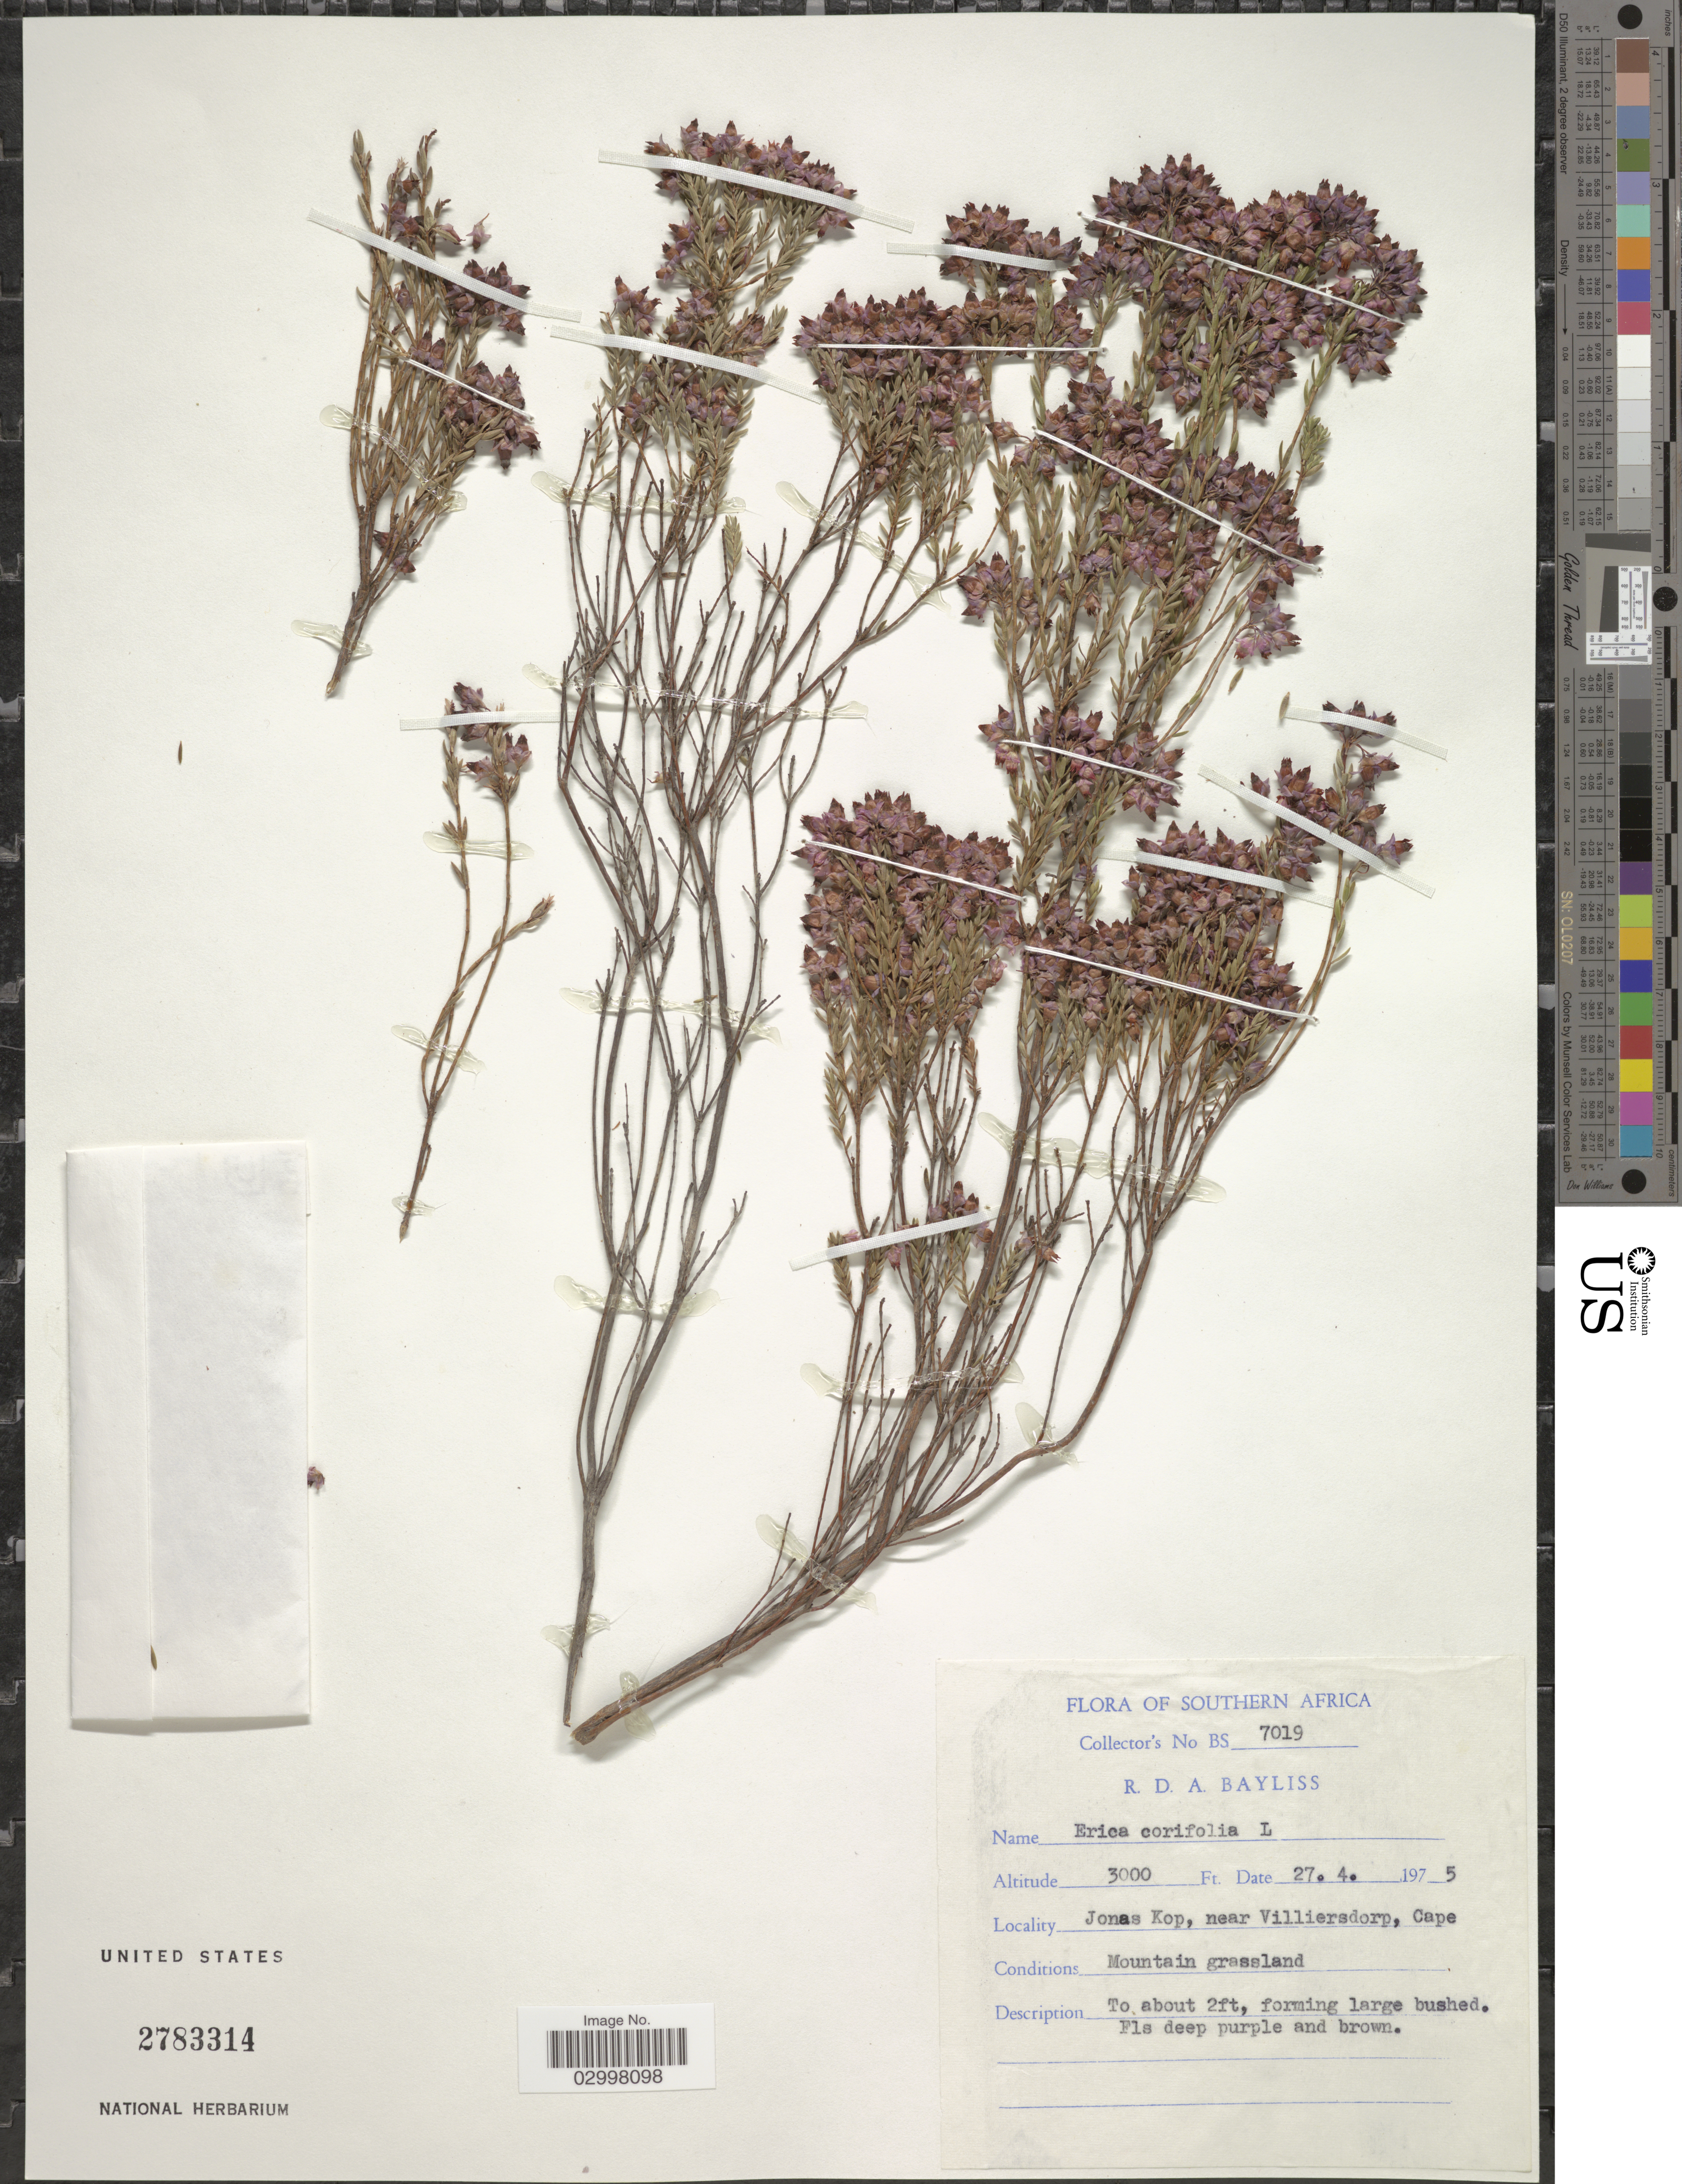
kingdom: Plantae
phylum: Tracheophyta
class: Magnoliopsida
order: Ericales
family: Ericaceae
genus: Erica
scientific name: Erica corifolia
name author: L.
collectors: R. Bayliss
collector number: BS 7019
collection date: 1975-04-27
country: South Africa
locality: Southern Africa. Jonas Kop, near Villiersdorp, Cape.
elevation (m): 914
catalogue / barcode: US 2783314